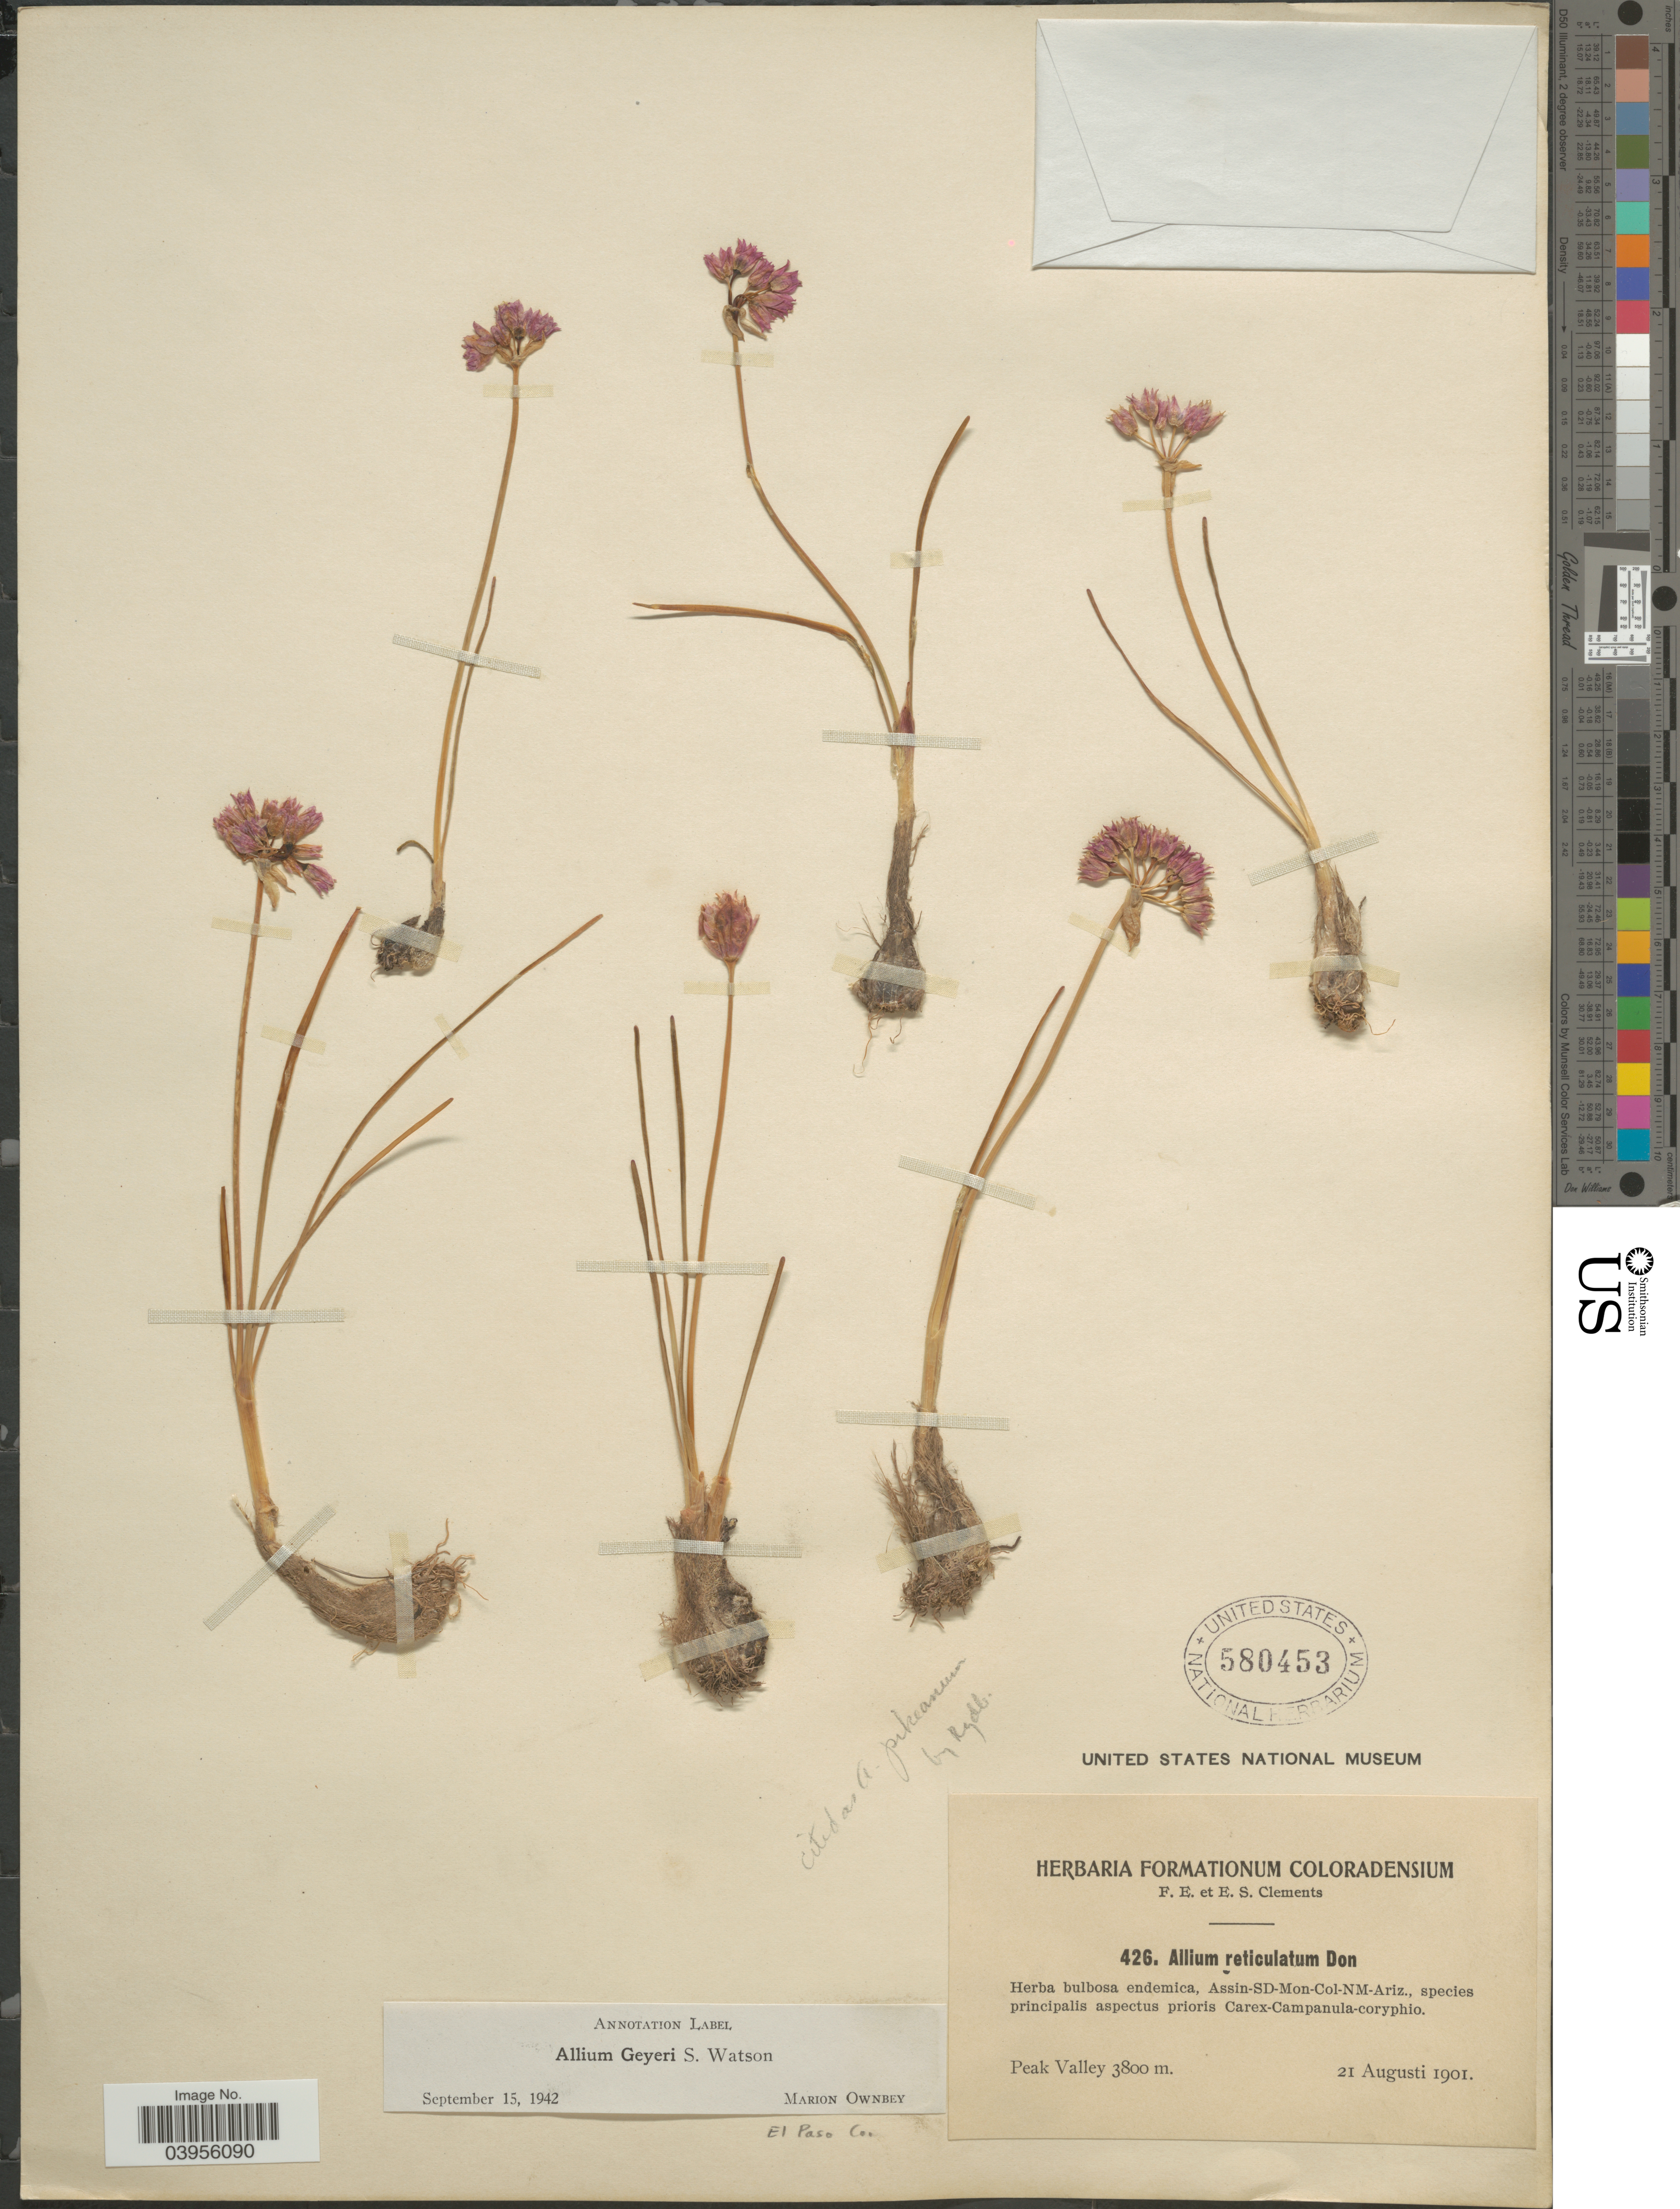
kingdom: Plantae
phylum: Tracheophyta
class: Liliopsida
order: Asparagales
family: Amaryllidaceae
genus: Allium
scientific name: Allium geyeri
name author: S. Watson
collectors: F. E. Clements & E. S. Clements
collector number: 426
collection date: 1901-08-21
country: United States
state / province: Colorado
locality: Peak Valley. El Paso Co.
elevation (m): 3800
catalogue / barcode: US 580453